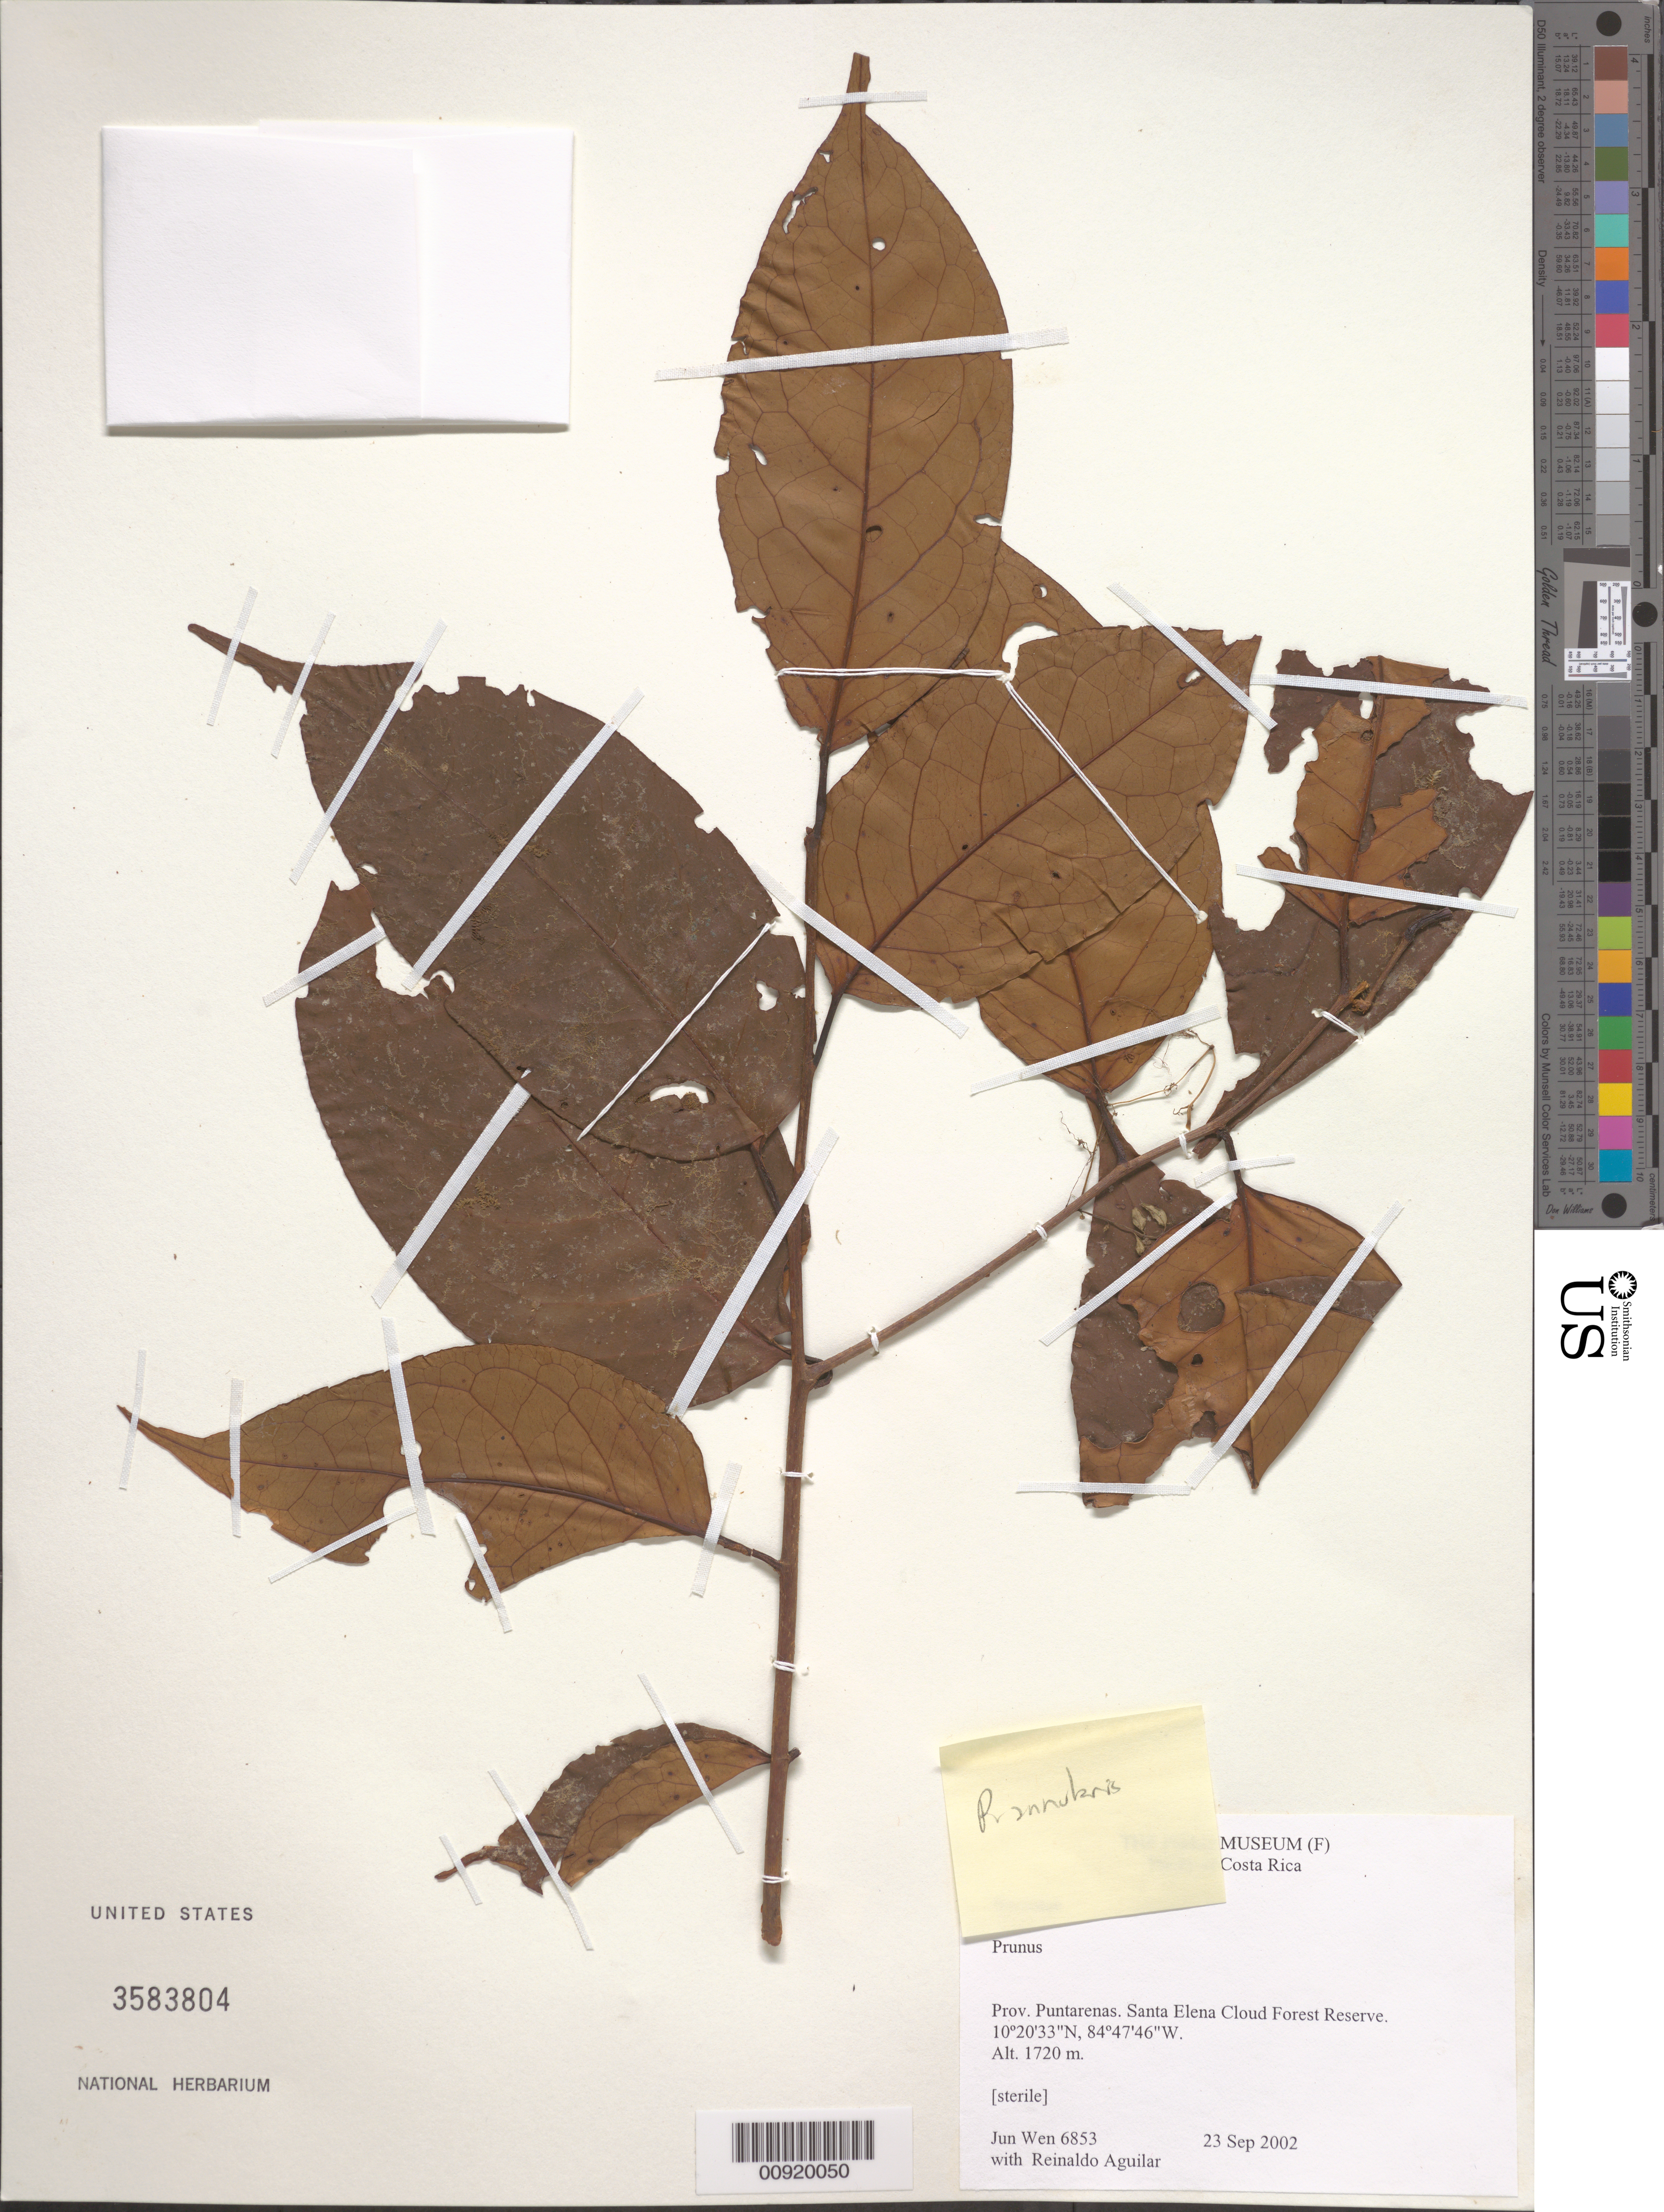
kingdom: Plantae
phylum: Tracheophyta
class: Magnoliopsida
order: Rosales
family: Rosaceae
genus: Prunus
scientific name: Prunus annularis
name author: Koehne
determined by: Pérez-Zabala, Jorge A.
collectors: J. Wen & R. Aguilar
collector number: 6853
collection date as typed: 22 Sep 2002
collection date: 2002-09-23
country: Costa Rica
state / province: Puntarenas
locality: Santa Elena Cloud Forest Reserve.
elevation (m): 1720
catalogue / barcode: US 3583804